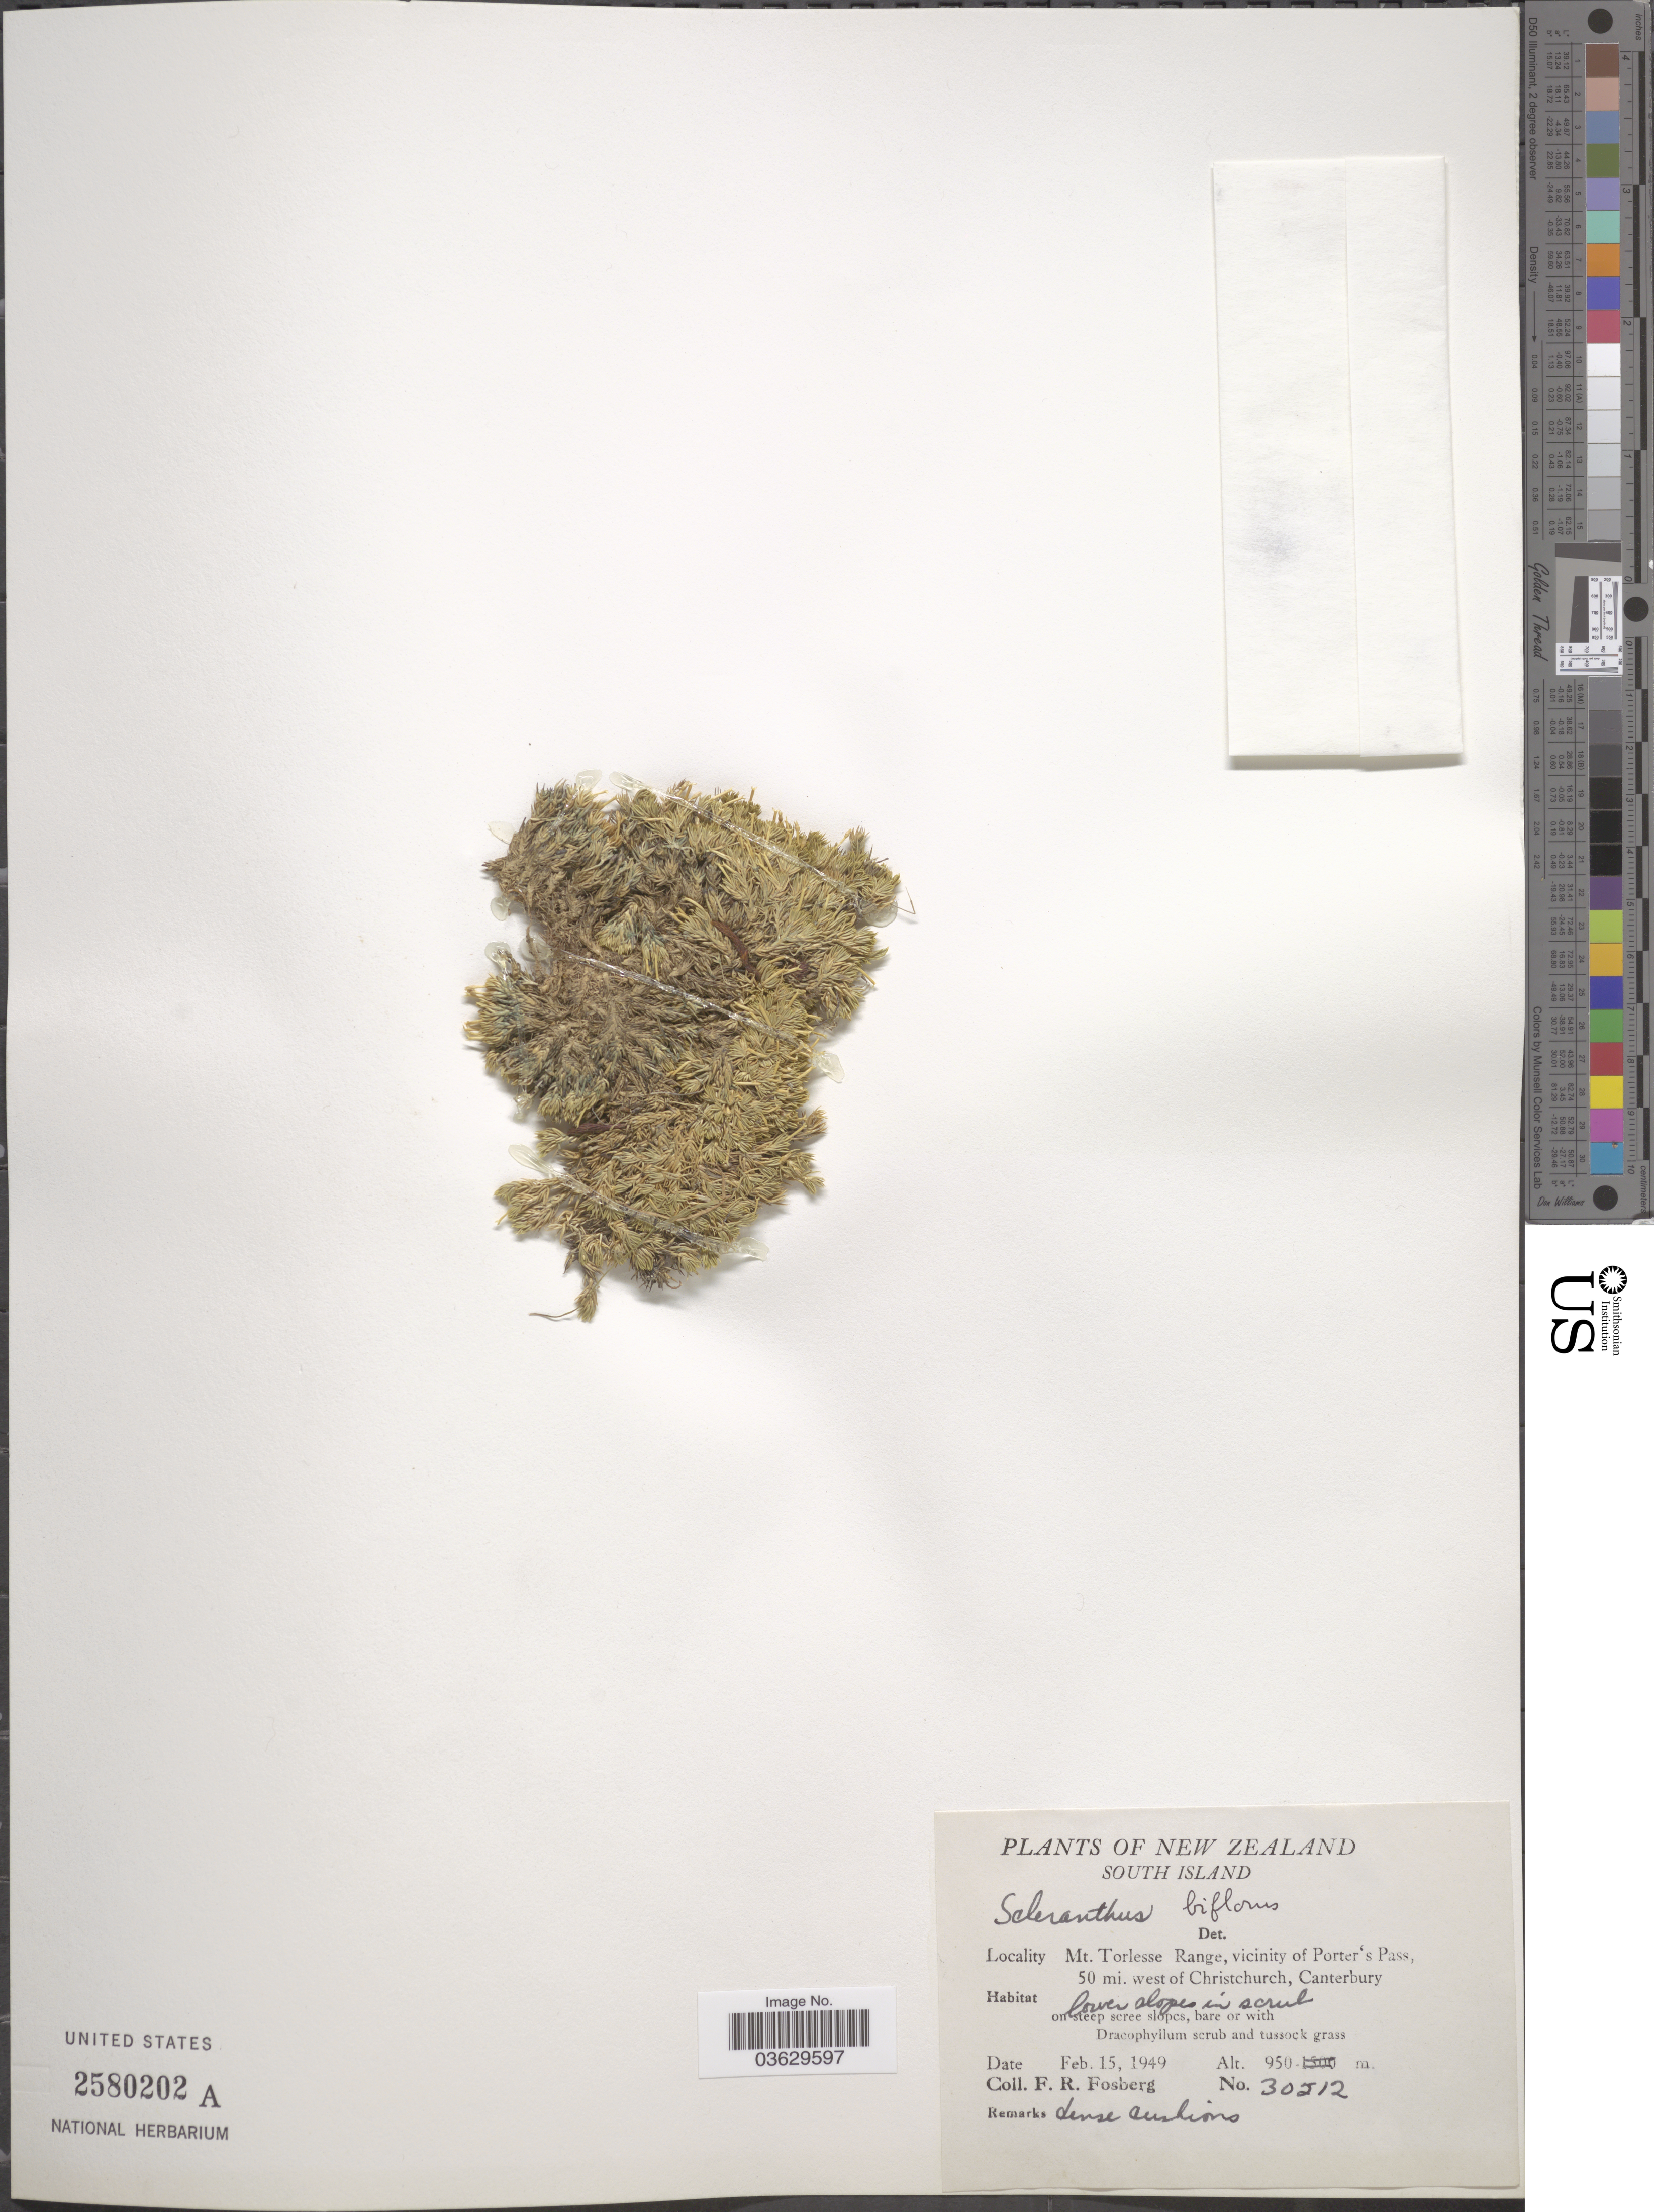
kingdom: Plantae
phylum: Tracheophyta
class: Magnoliopsida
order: Caryophyllales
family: Caryophyllaceae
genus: Scleranthus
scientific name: Scleranthus biflorus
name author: Hook. f.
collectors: F. R. Fosberg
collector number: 30512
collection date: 1949-02-15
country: New Zealand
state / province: Canterbury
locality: South Island. Mt. Torlesse Range, vicinity of Porter's Pass, 50 mi. west of Christchurch.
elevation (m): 950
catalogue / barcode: US 2580202A